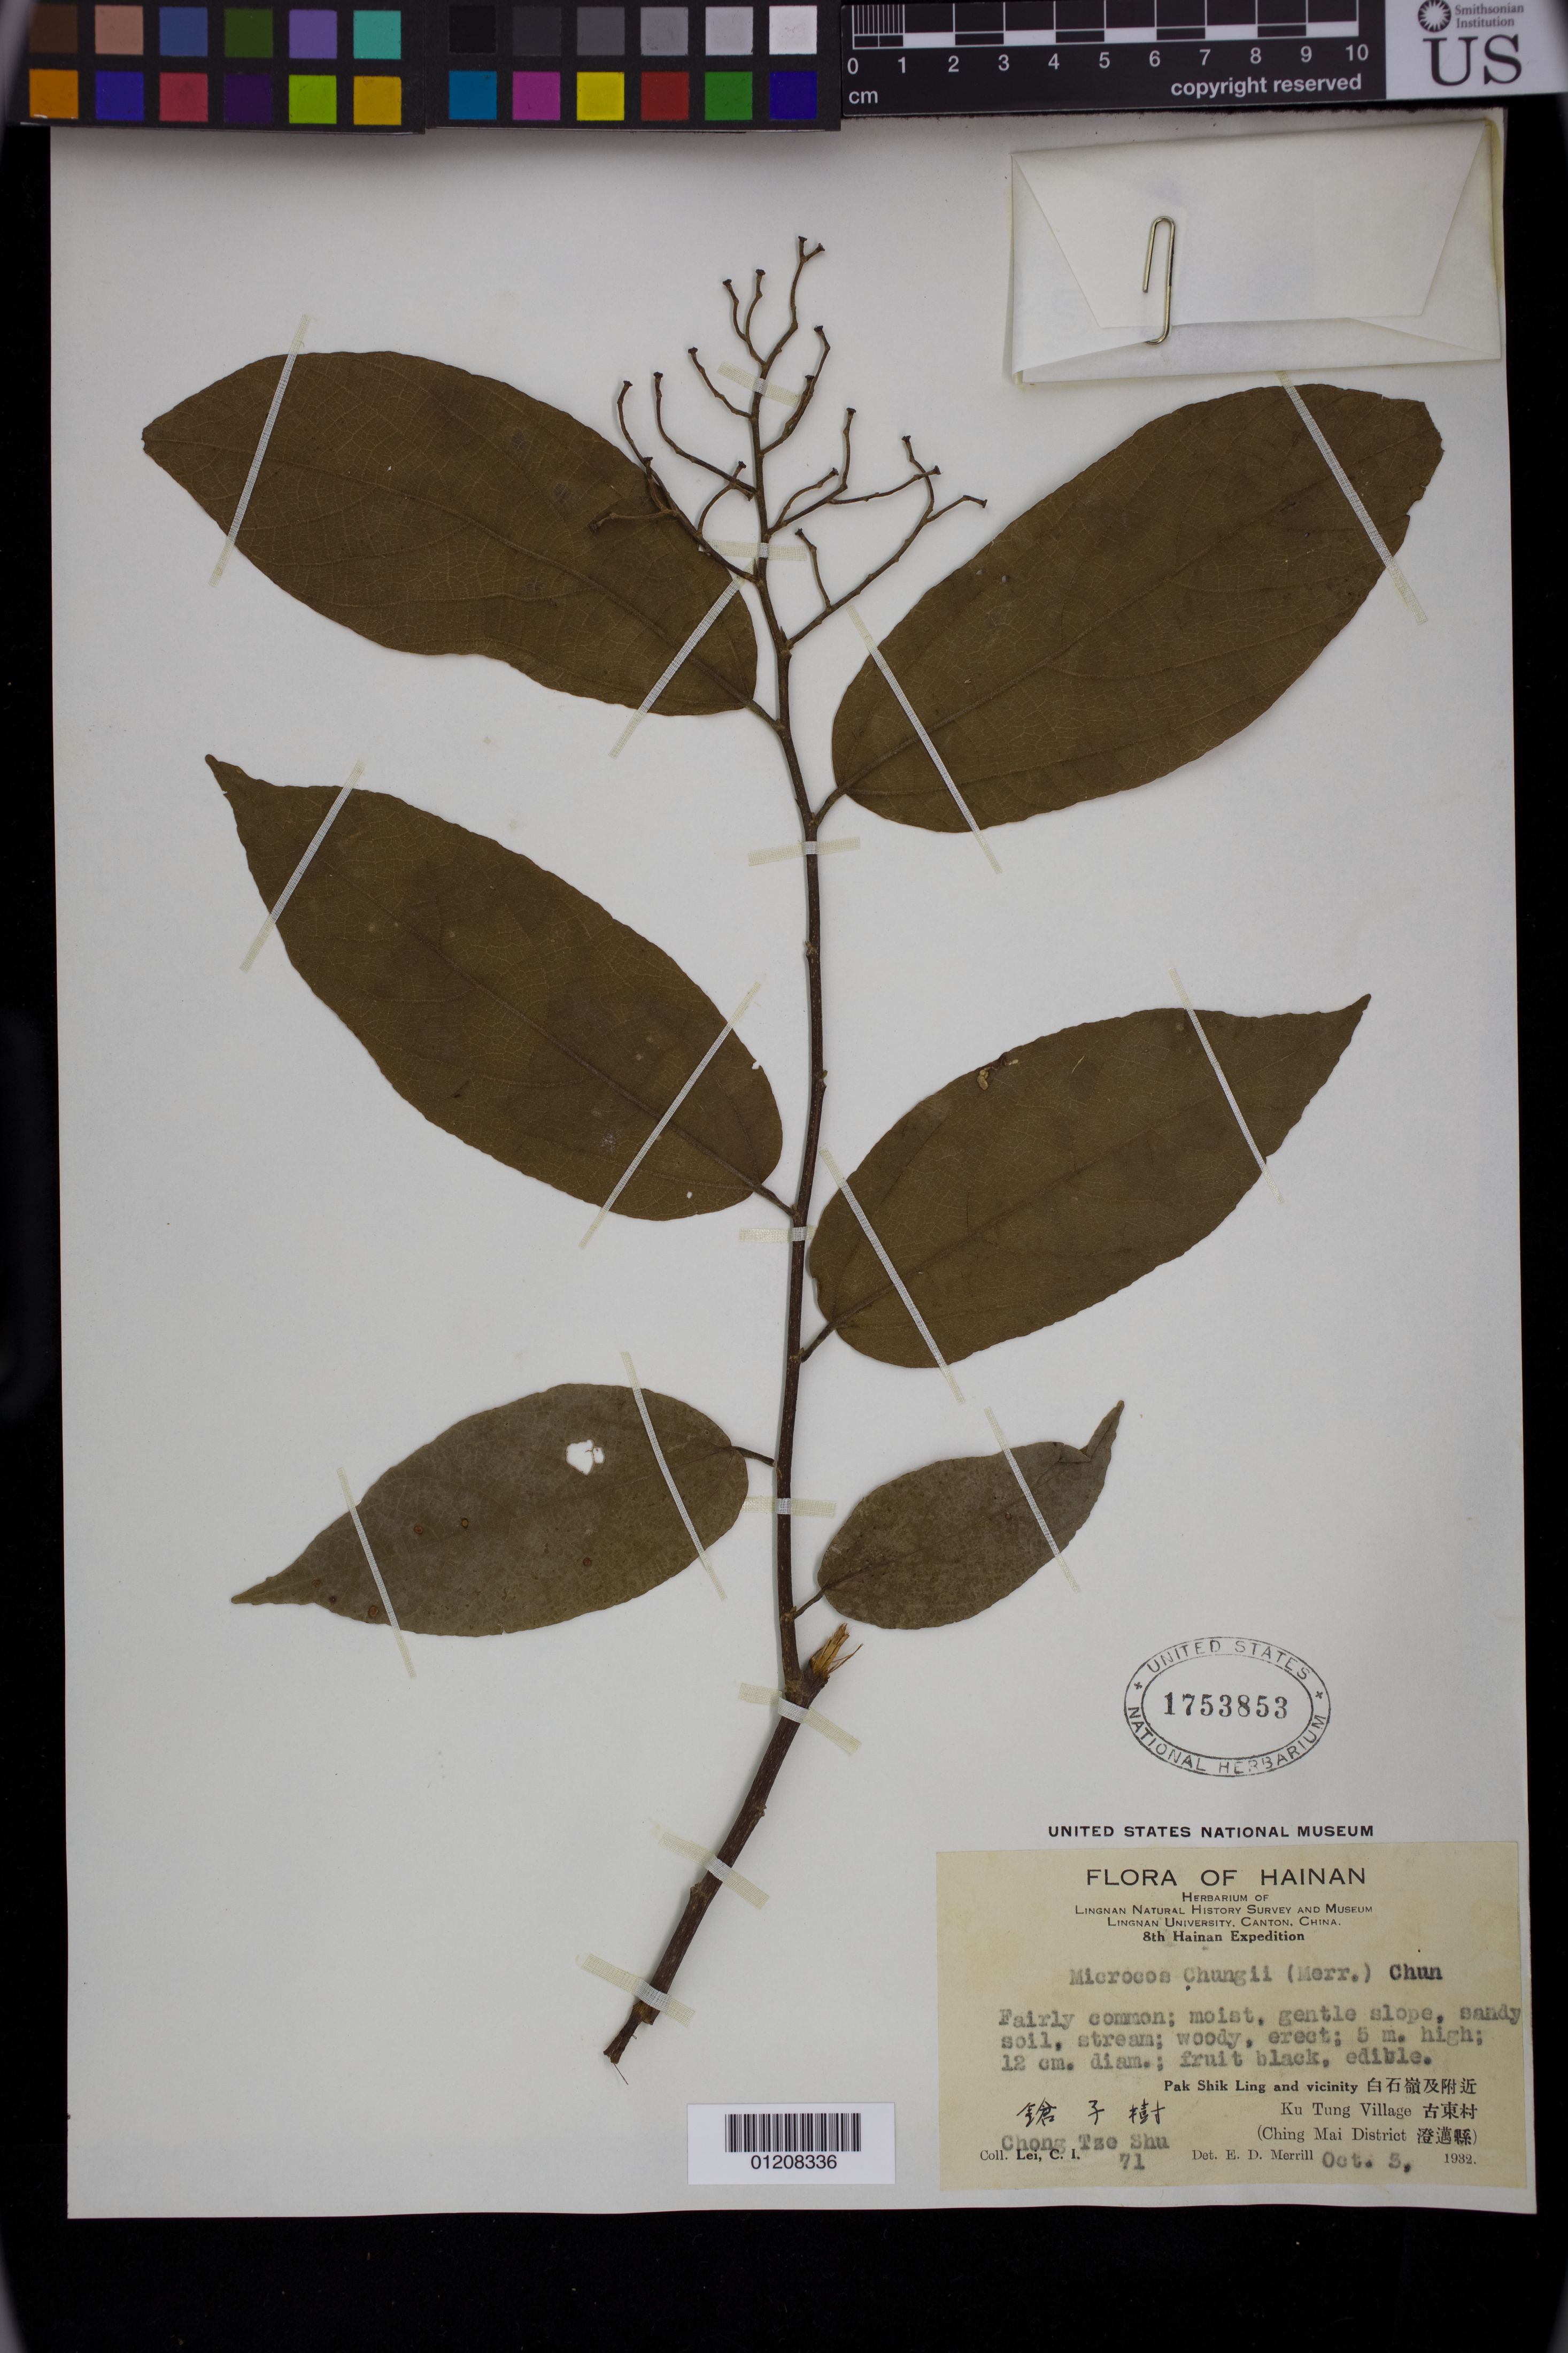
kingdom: Plantae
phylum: Tracheophyta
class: Magnoliopsida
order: Malvales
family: Malvaceae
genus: Microcos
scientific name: Microcos chungii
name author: (Merr.) Chun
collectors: C. I. Lei & T. Chong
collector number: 71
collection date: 1932-10-05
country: China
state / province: Hainan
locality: Ku tung village; Pak Shik Ling and vicinity. Ching Mai District.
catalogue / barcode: US 1753853